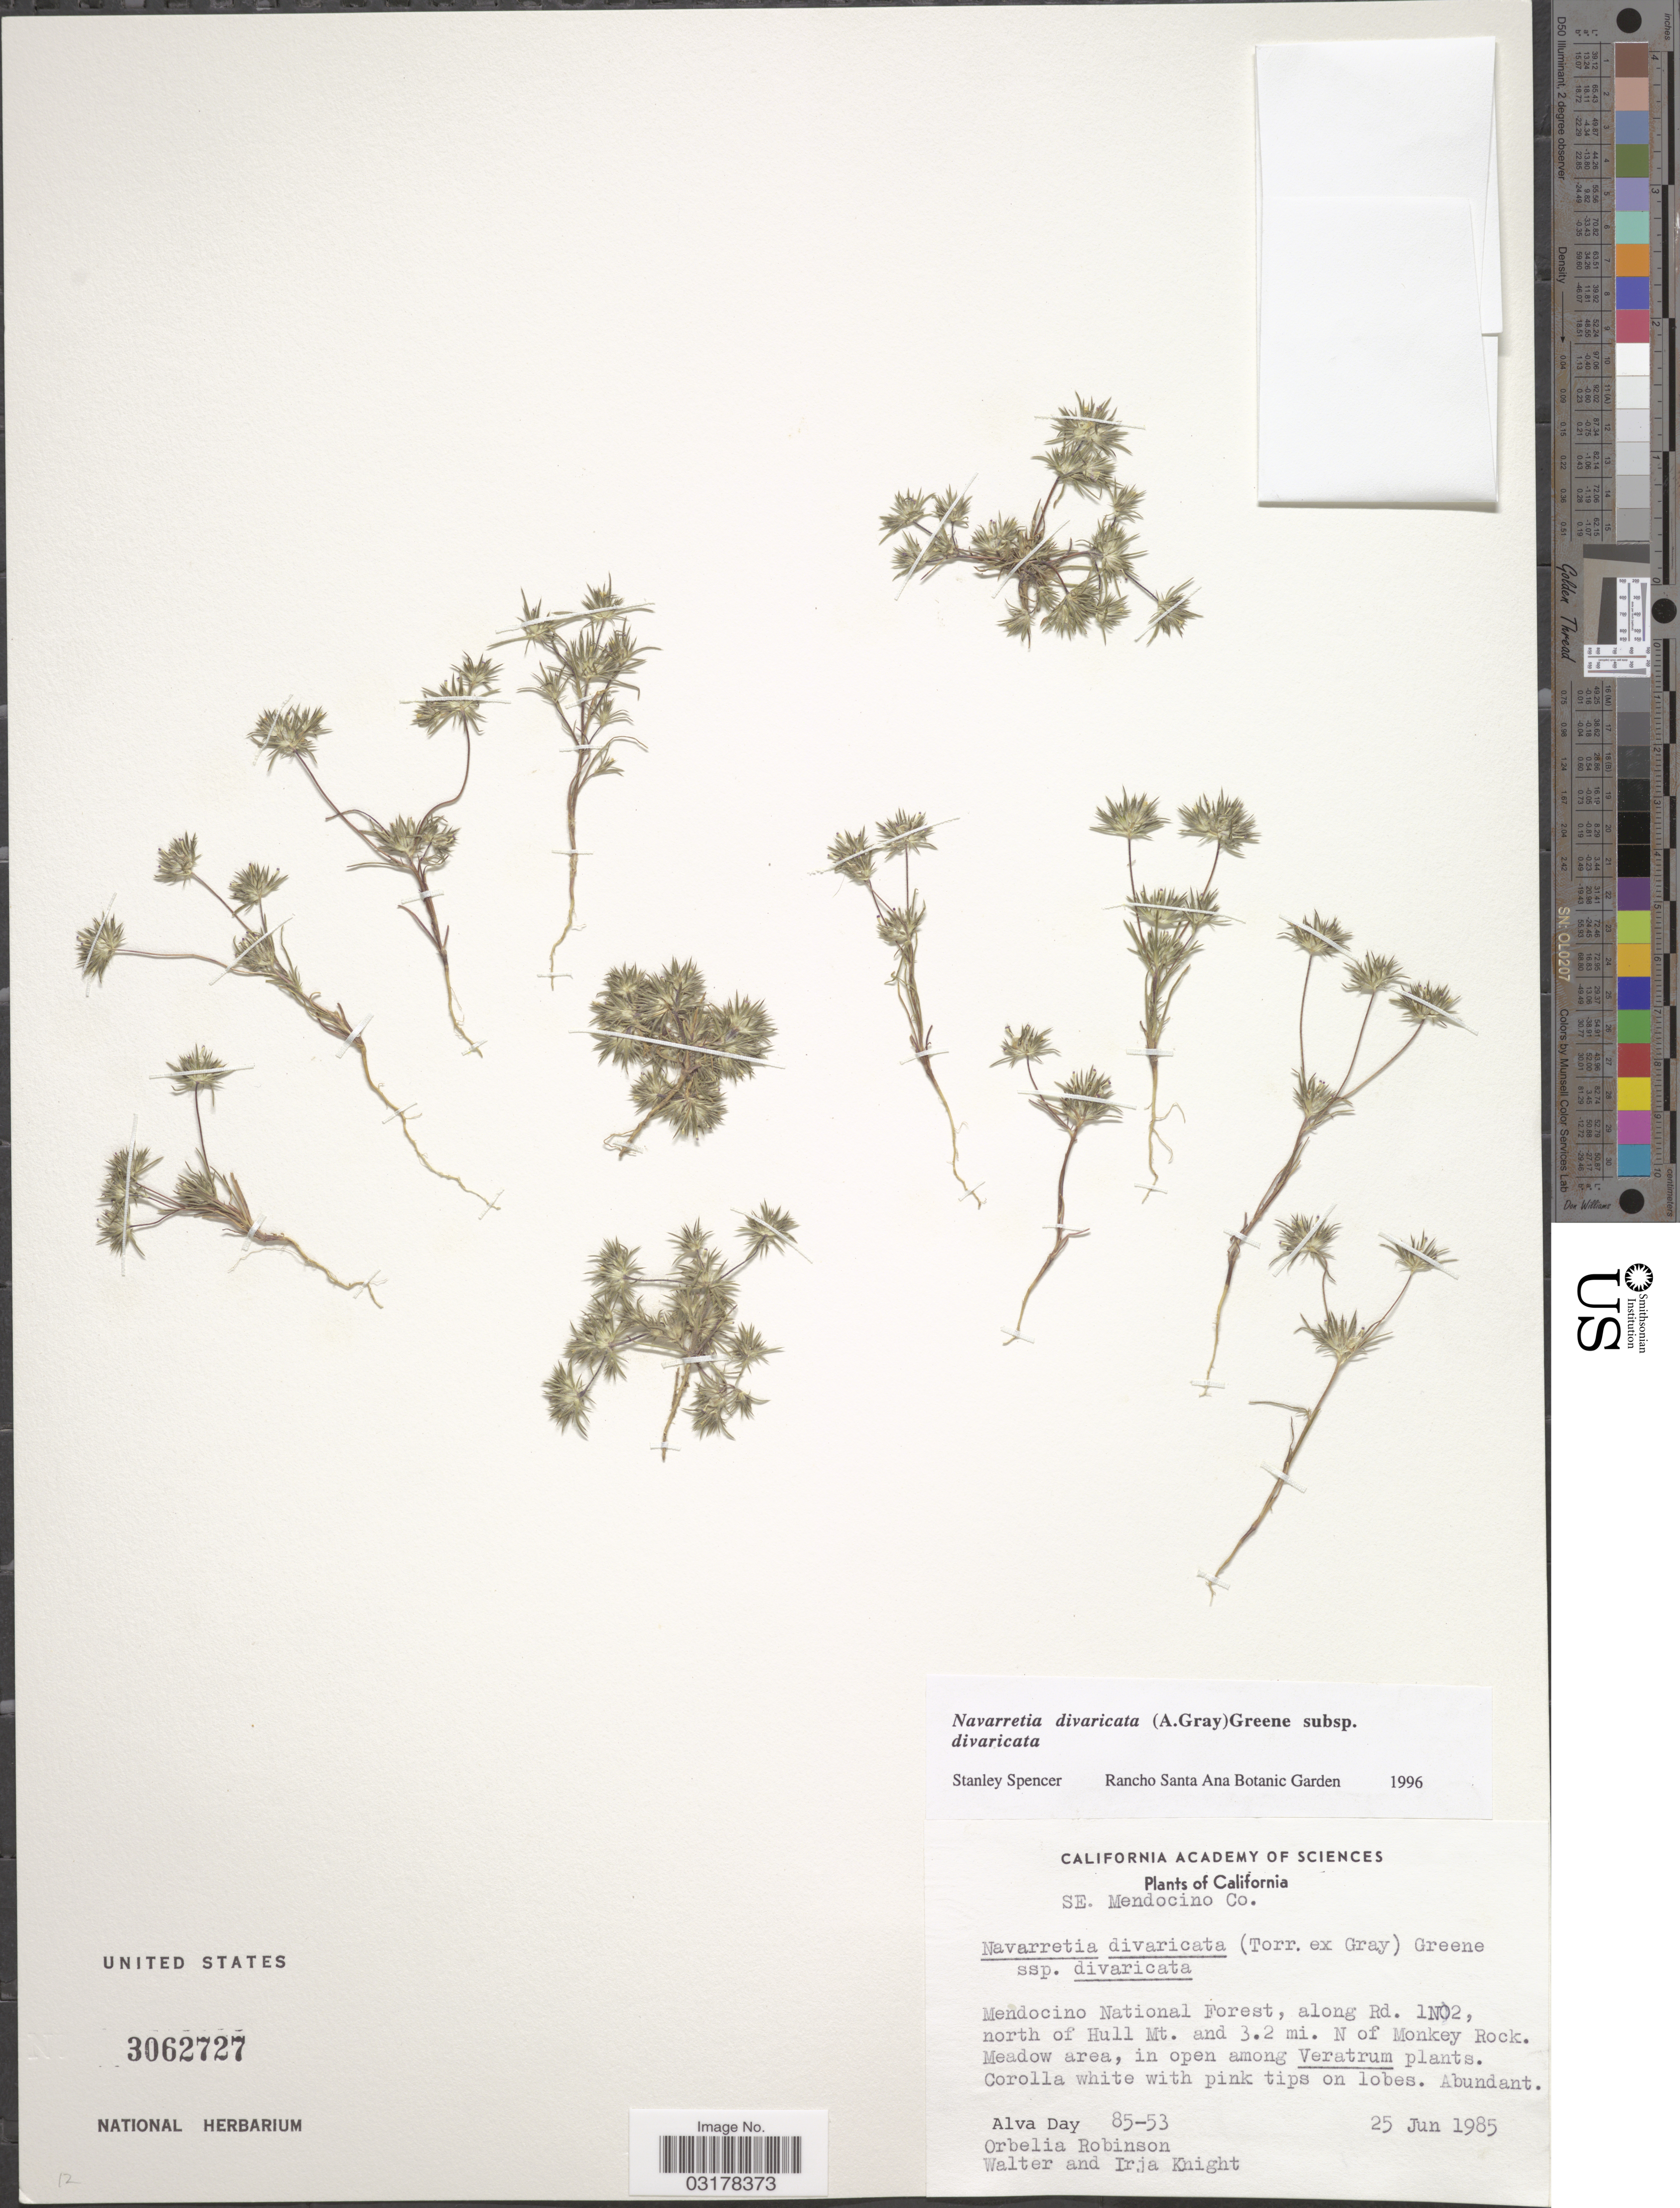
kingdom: Plantae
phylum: Tracheophyta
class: Magnoliopsida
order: Ericales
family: Polemoniaceae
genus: Navarretia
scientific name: Navarretia divaricata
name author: S.W. Greene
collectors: A. G. Day, O. R. Robinson, W. Knight & I. Knight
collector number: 85-53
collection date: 1985-06-25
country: United States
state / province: California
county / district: Mendocino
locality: SE. Mendocino Co. Mendocino National Forest, along Rd. 1NO2, north of Hull Mt. and 3.2 mi. N of Monkey Rock.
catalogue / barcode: US 3062727